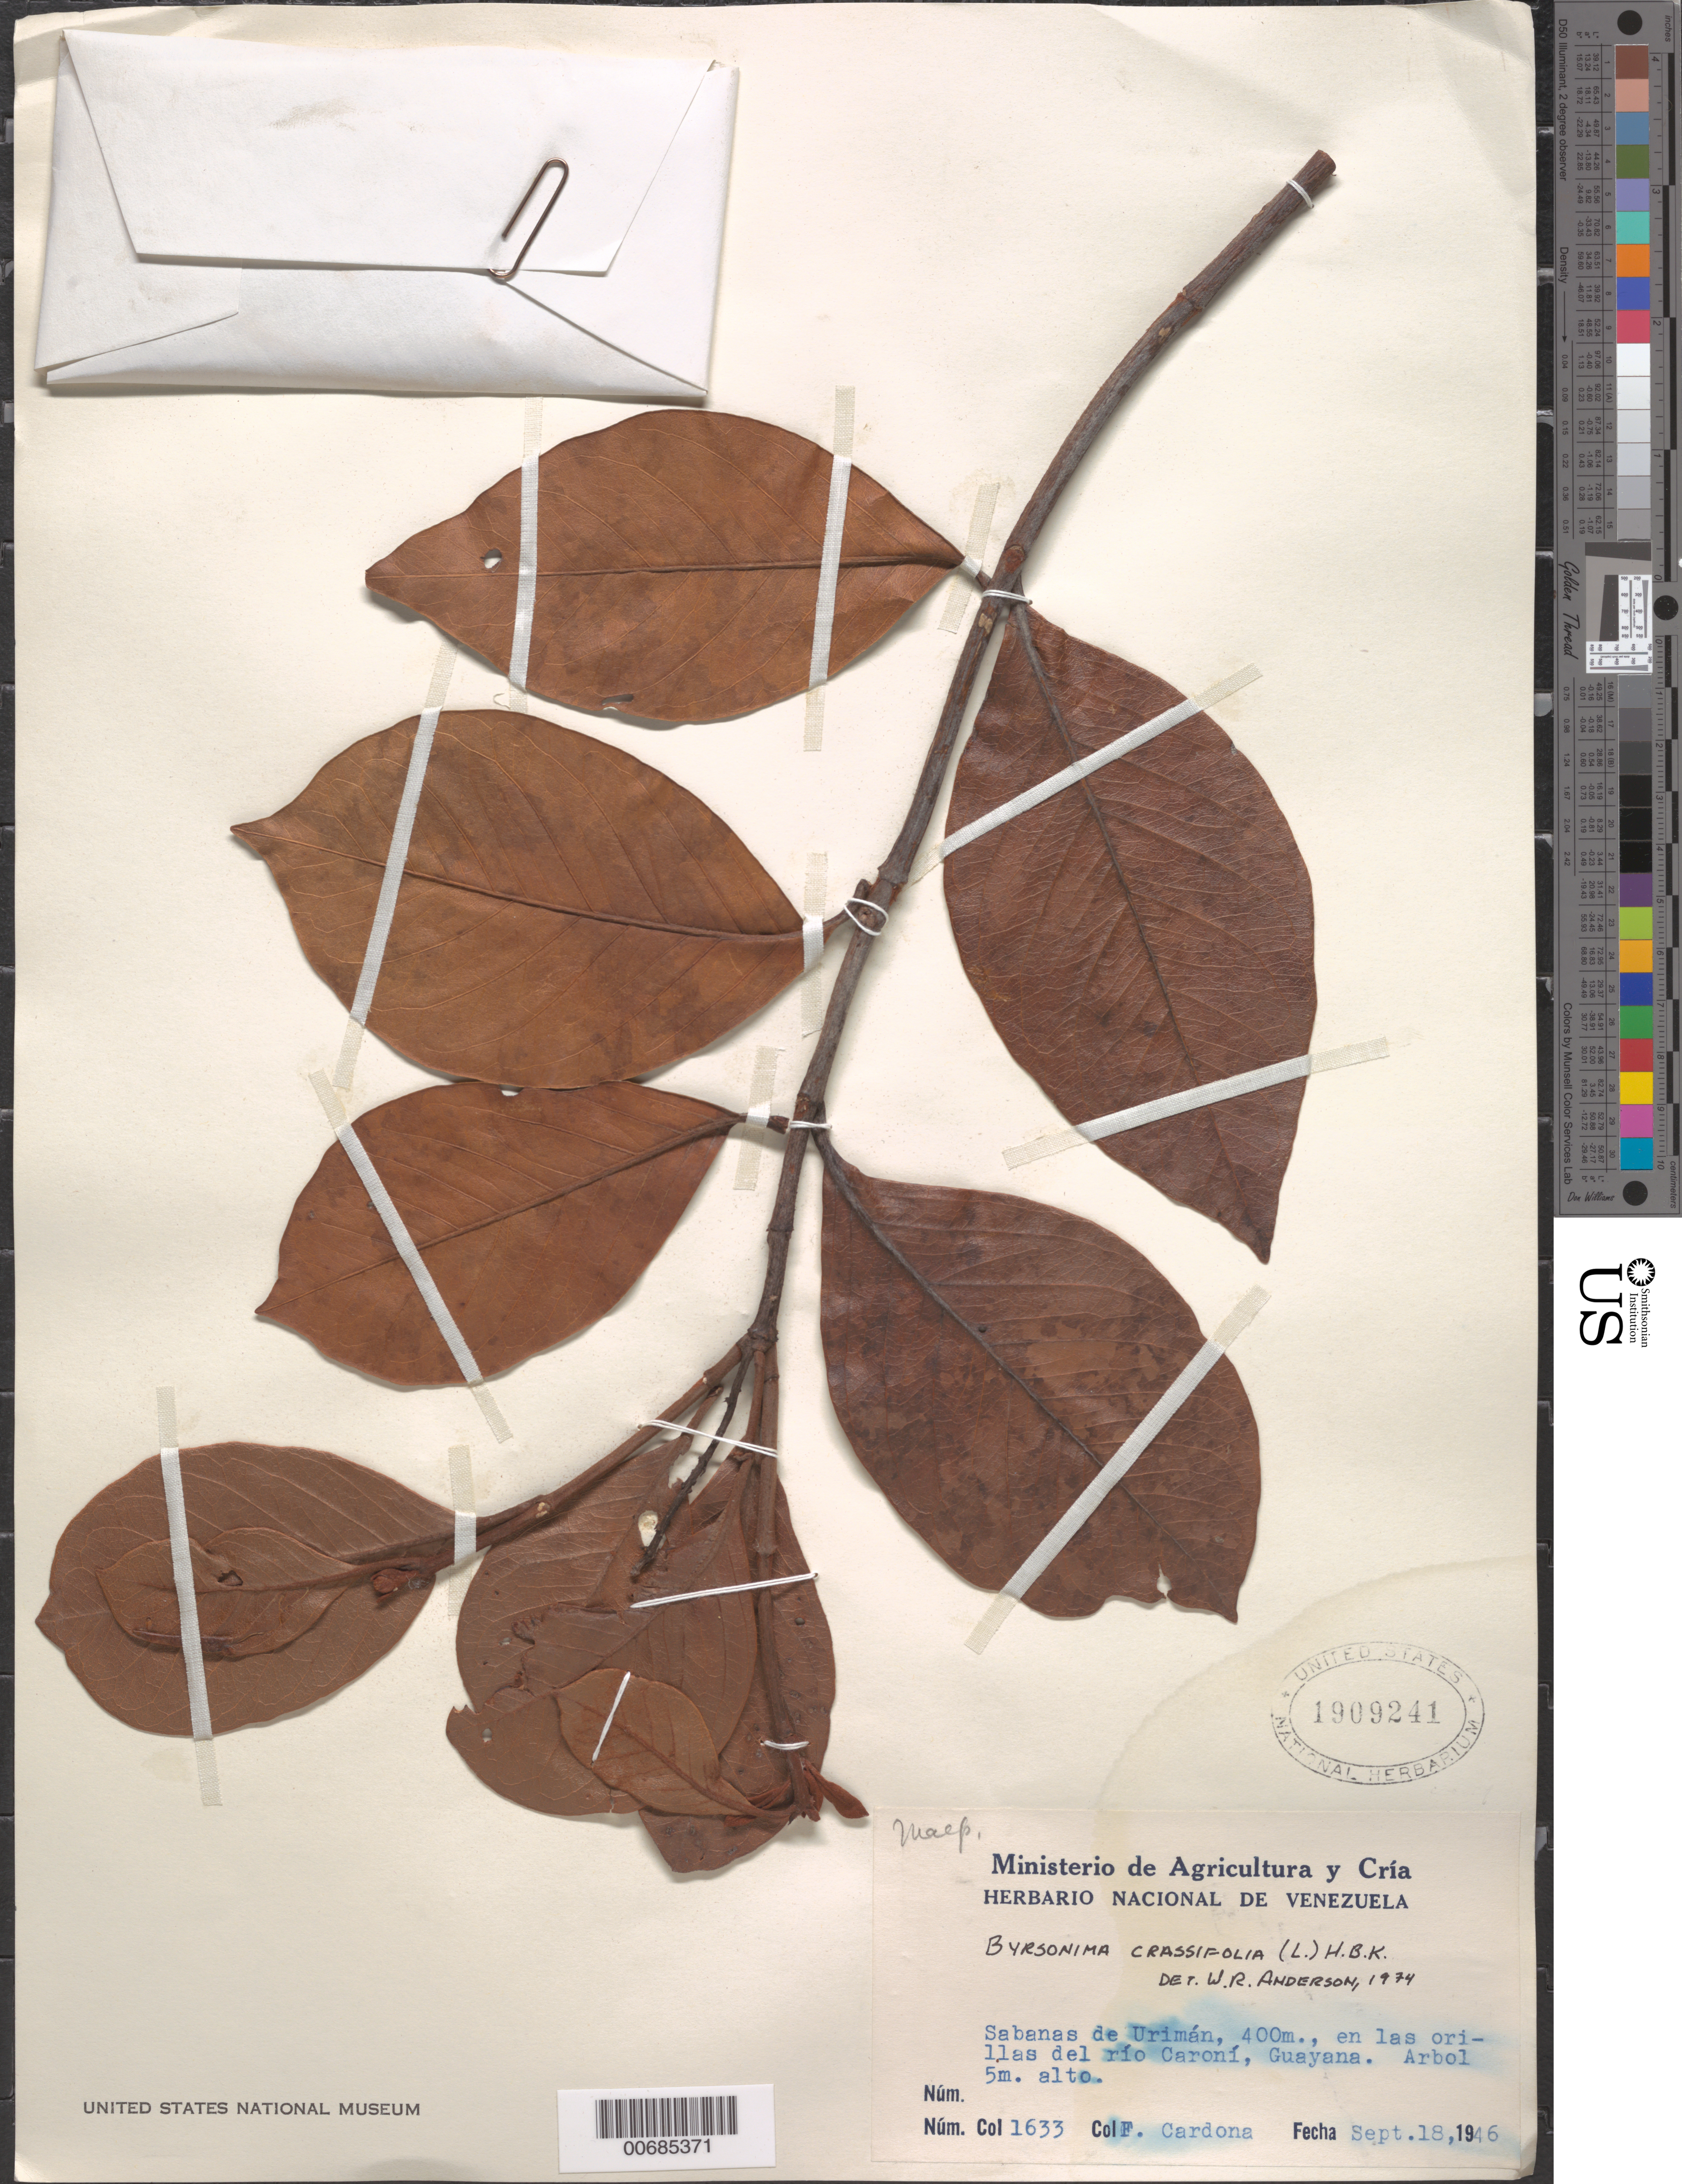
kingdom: Plantae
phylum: Tracheophyta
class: Magnoliopsida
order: Malpighiales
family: Malpighiaceae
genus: Byrsonima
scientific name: Byrsonima crassifolia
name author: (L.) Kunth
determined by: Anderson, W. R., (MICH), University of Michigan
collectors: F. Cardona Puig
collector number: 1633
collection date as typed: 18-Sep-46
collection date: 1946-09-18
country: Venezuela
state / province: Bolívar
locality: Río Caroní, Urimán Savannas (Guayana)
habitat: Riverbank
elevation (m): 400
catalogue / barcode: US 1909241